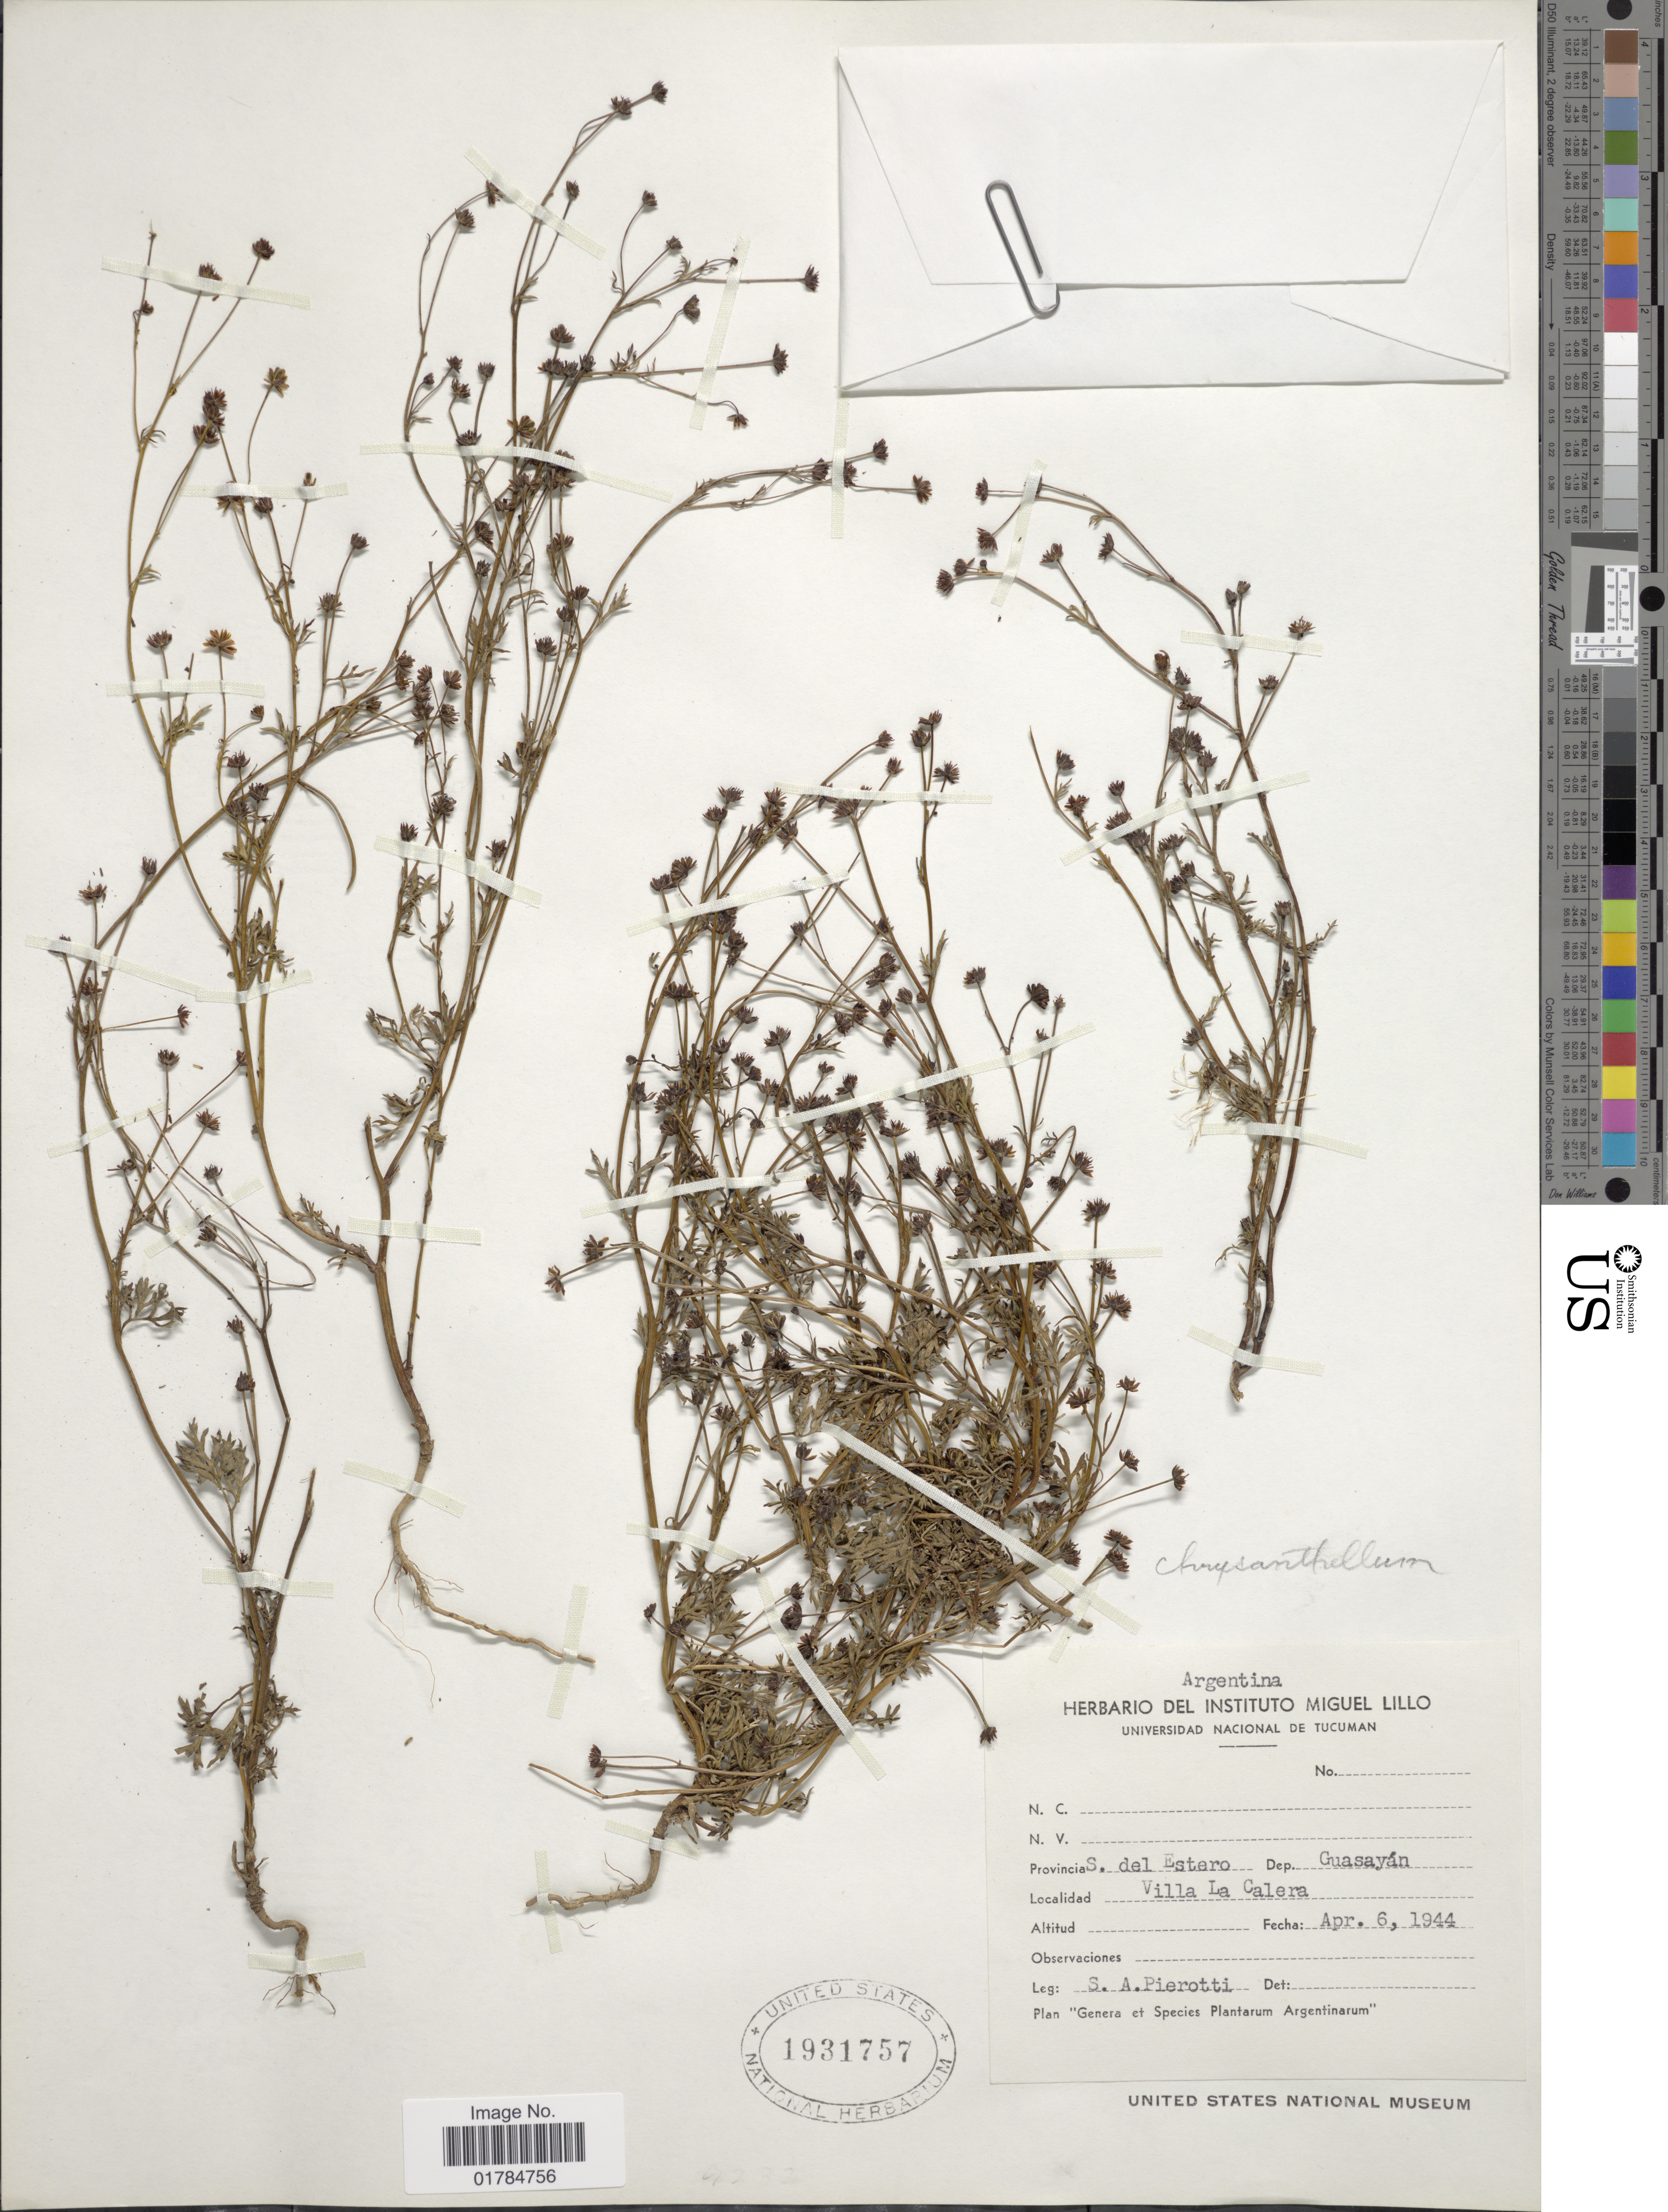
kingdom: Plantae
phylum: Tracheophyta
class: Magnoliopsida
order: Asterales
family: Asteraceae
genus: Chrysanthellum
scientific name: Chrysanthellum sp.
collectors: S. A. Pierotti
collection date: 1944-04-06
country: Argentina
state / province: Santiago del Estero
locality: Dep. Guasayan. Villa La Catera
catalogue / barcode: US 1931757